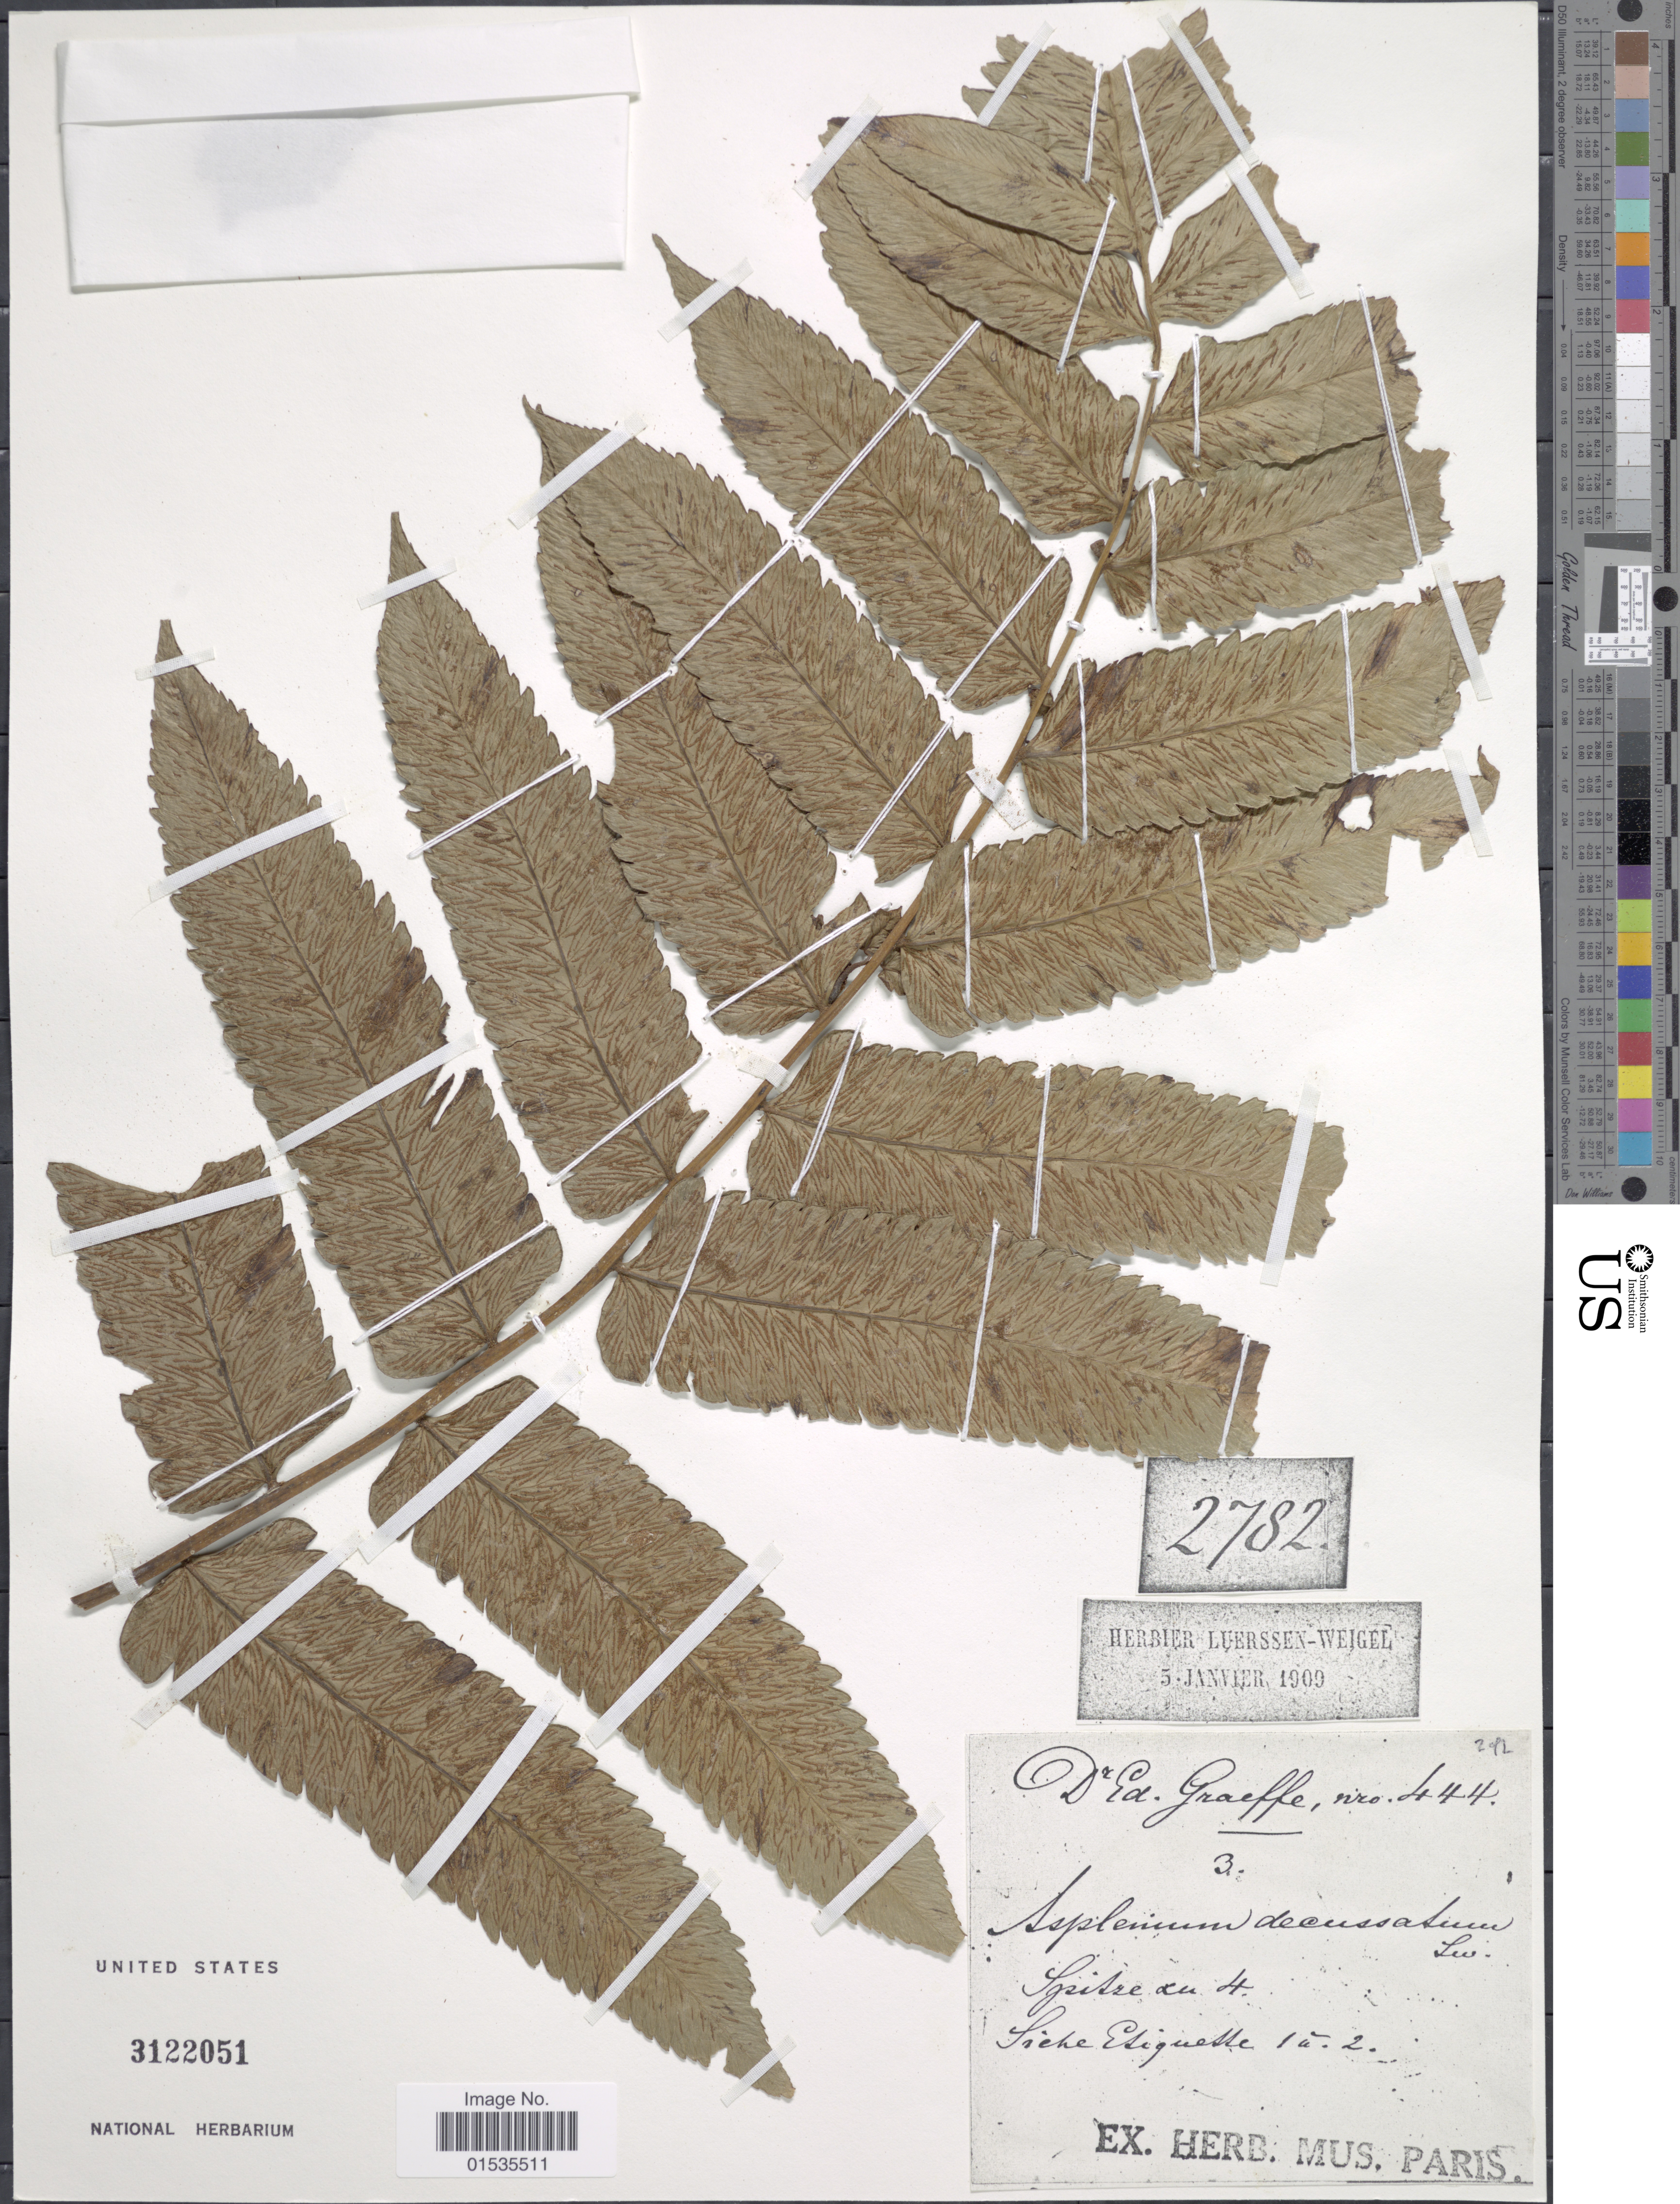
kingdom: Plantae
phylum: Tracheophyta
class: Polypodiopsida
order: Polypodiales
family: Athyriaceae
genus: Diplazium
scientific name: Diplazium proliferum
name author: (Lam.) Thouars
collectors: E. Graeffe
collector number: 444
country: Netherlands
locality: Sgilze zu, Sieke Elsiguette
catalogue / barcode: US 3122051